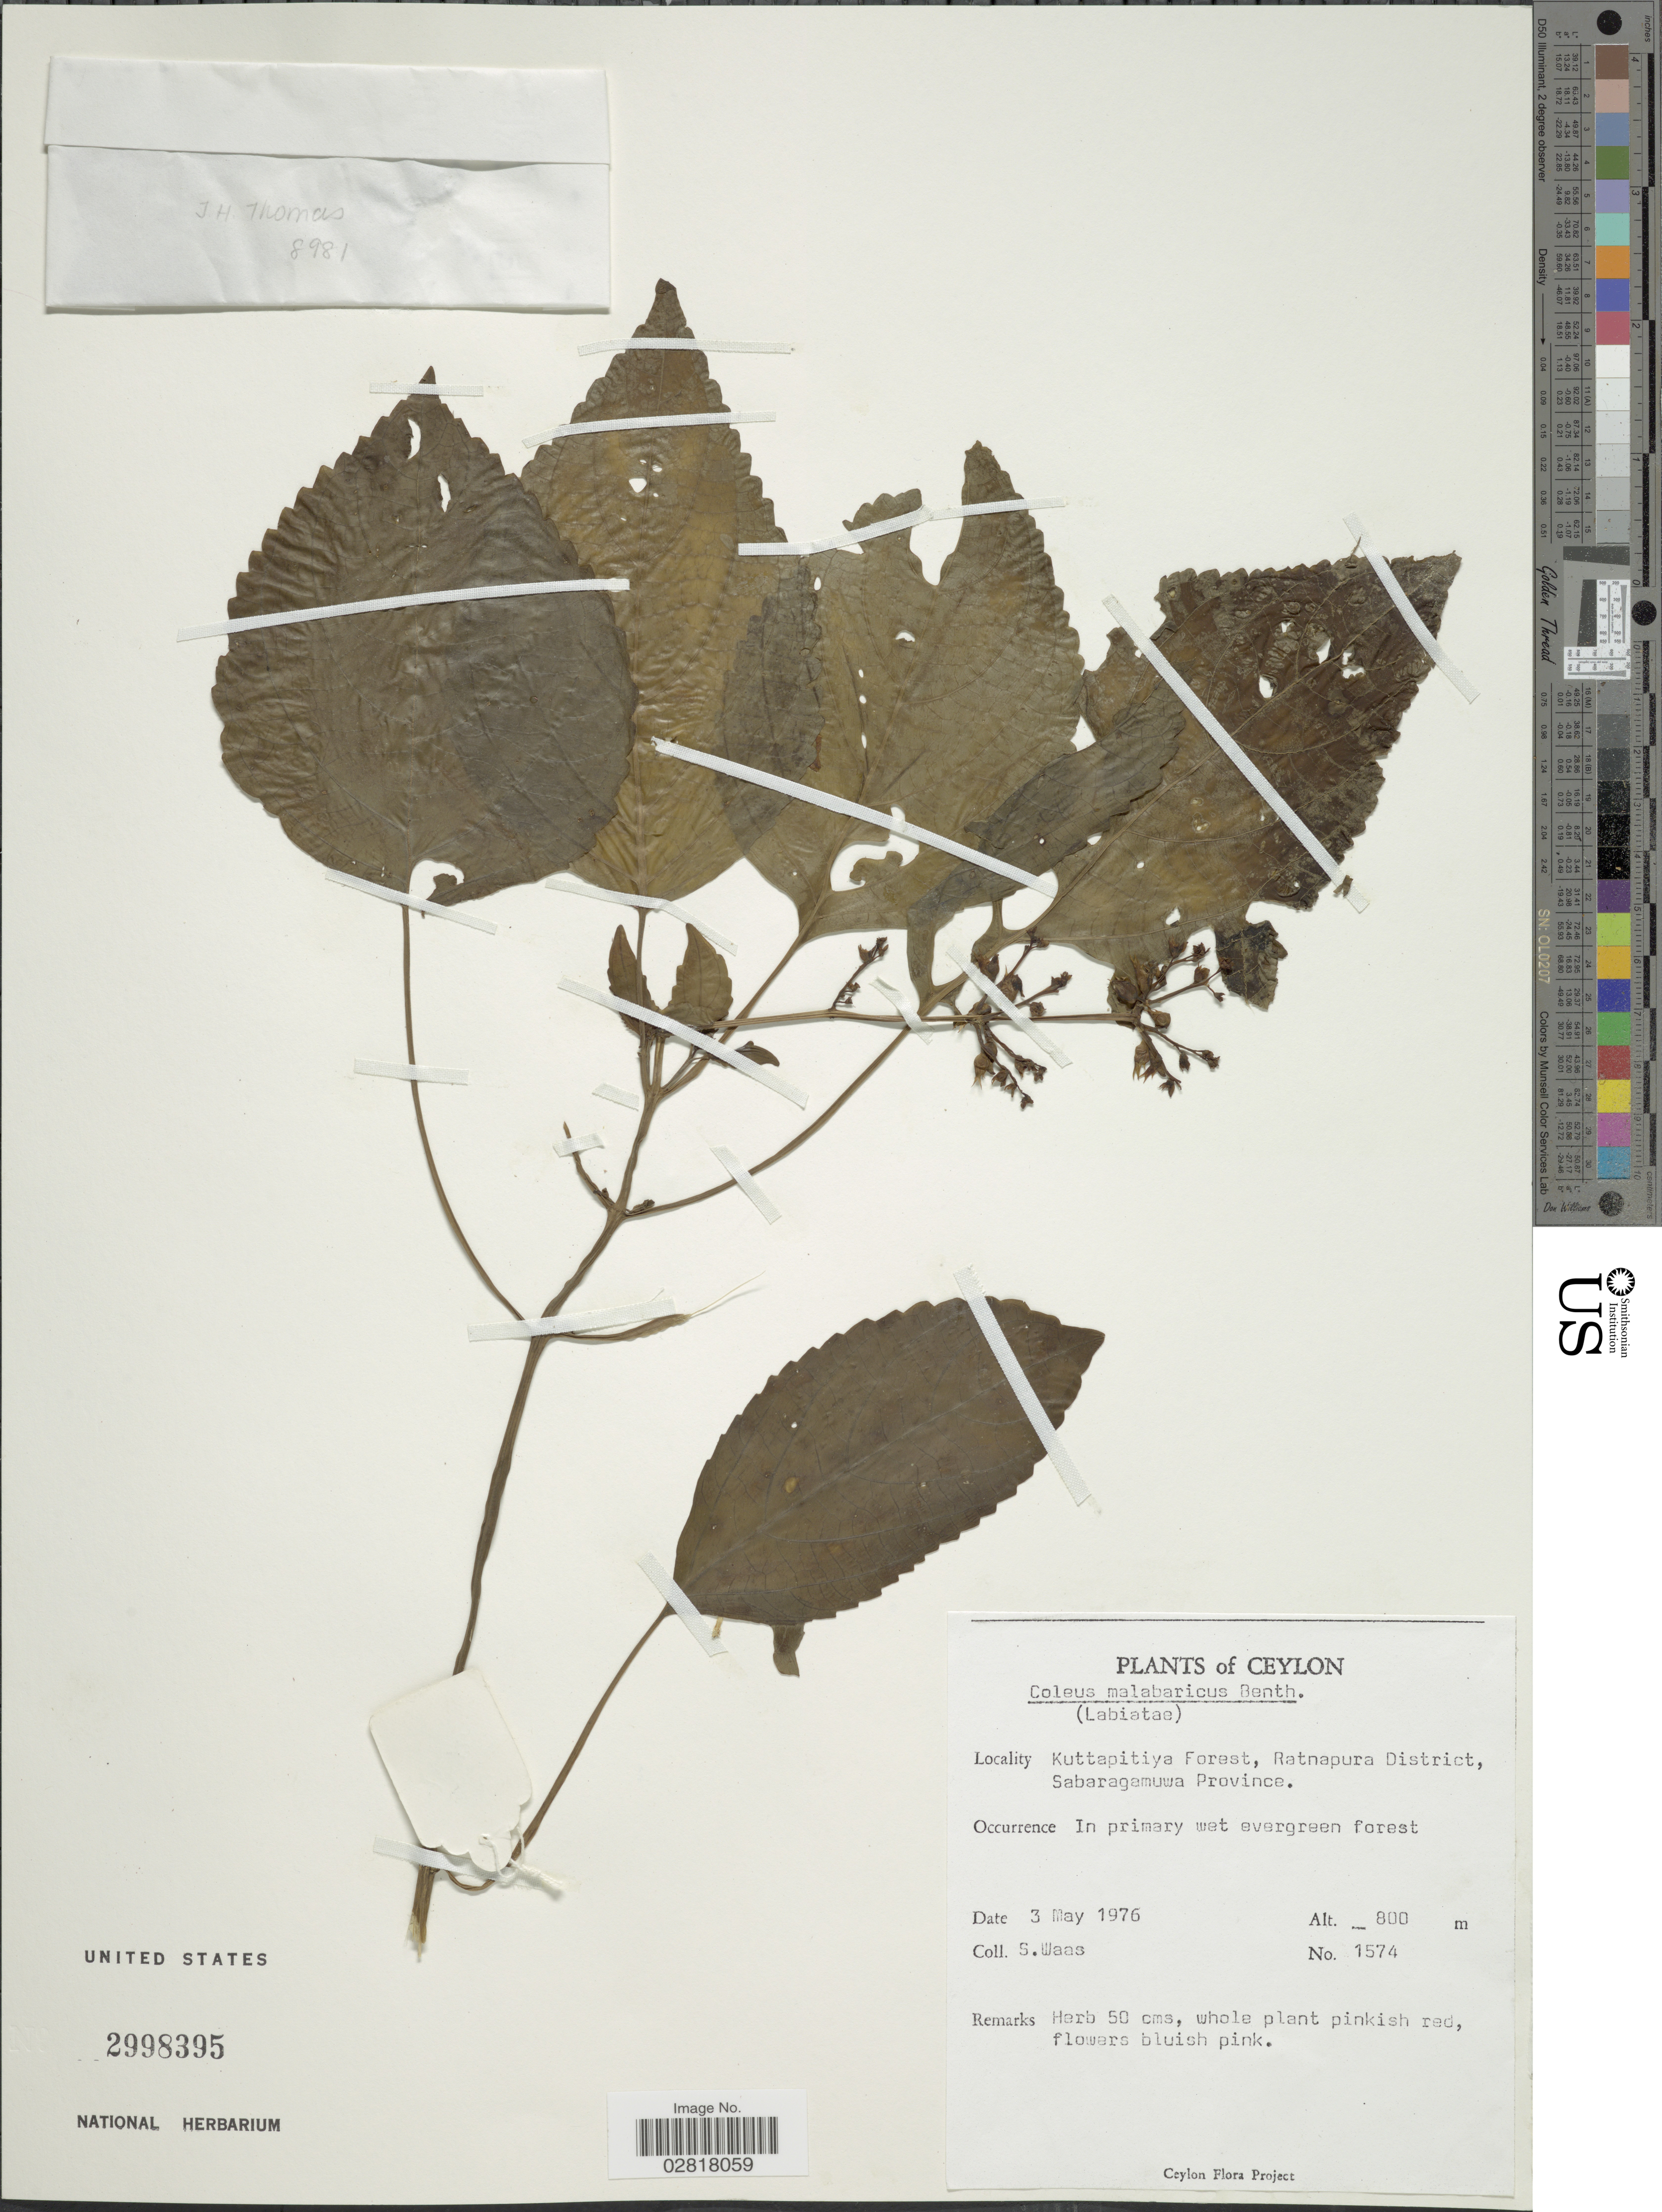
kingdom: Plantae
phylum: Tracheophyta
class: Magnoliopsida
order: Lamiales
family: Lamiaceae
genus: Plectranthus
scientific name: Plectranthus malabaricus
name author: (Benth.) R.H. Willemse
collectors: S. Waas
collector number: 1574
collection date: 1976-05-03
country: Sri Lanka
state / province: Sabaragamuwa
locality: Ceylon, Kuttapitiya Forest, Ratnapura District.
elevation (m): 800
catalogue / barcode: US 2998395